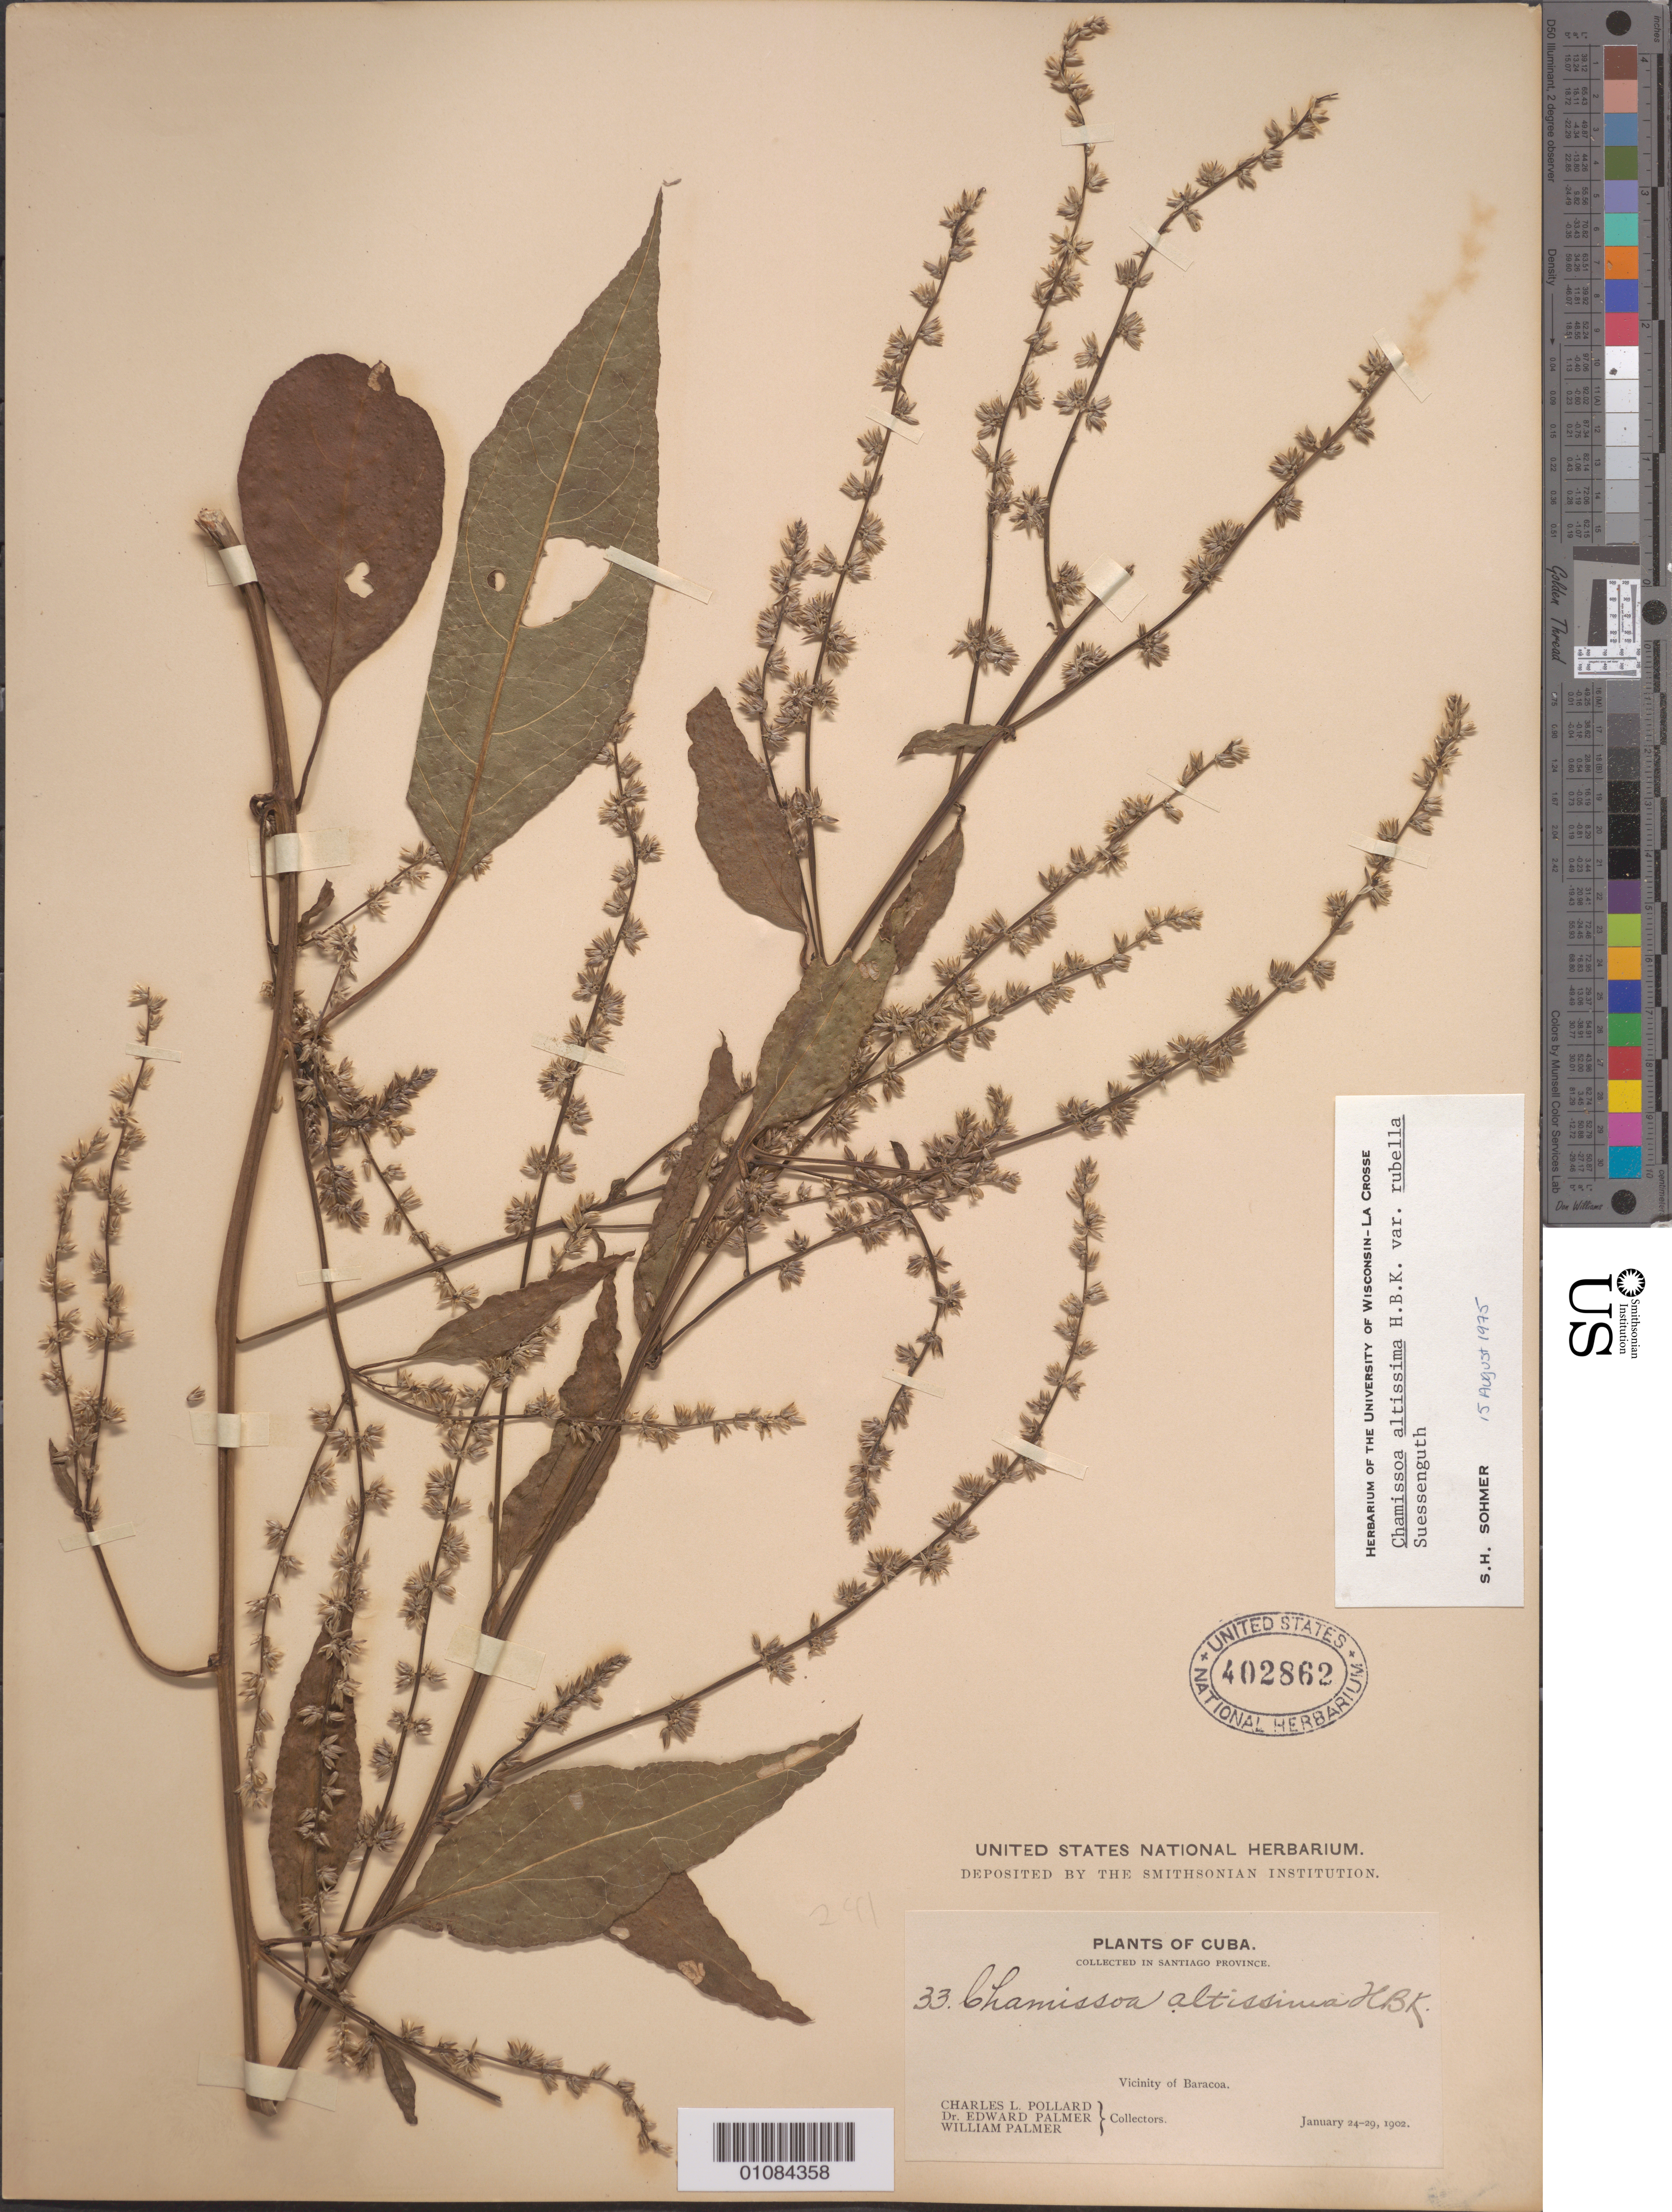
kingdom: Plantae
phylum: Tracheophyta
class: Magnoliopsida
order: Caryophyllales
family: Amaranthaceae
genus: Chamissoa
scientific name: Chamissoa altissima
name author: (Jacq.) Kunth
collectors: C. L. Pollard, E. Palmer & W. Palmer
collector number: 33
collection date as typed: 24 Jan 1902 to 29 Jan 1902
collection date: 1902-01-24/1902-01-29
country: Cuba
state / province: Guantánamo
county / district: Baracoa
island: Cuba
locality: Vicinity of Baracoa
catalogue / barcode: US 402862